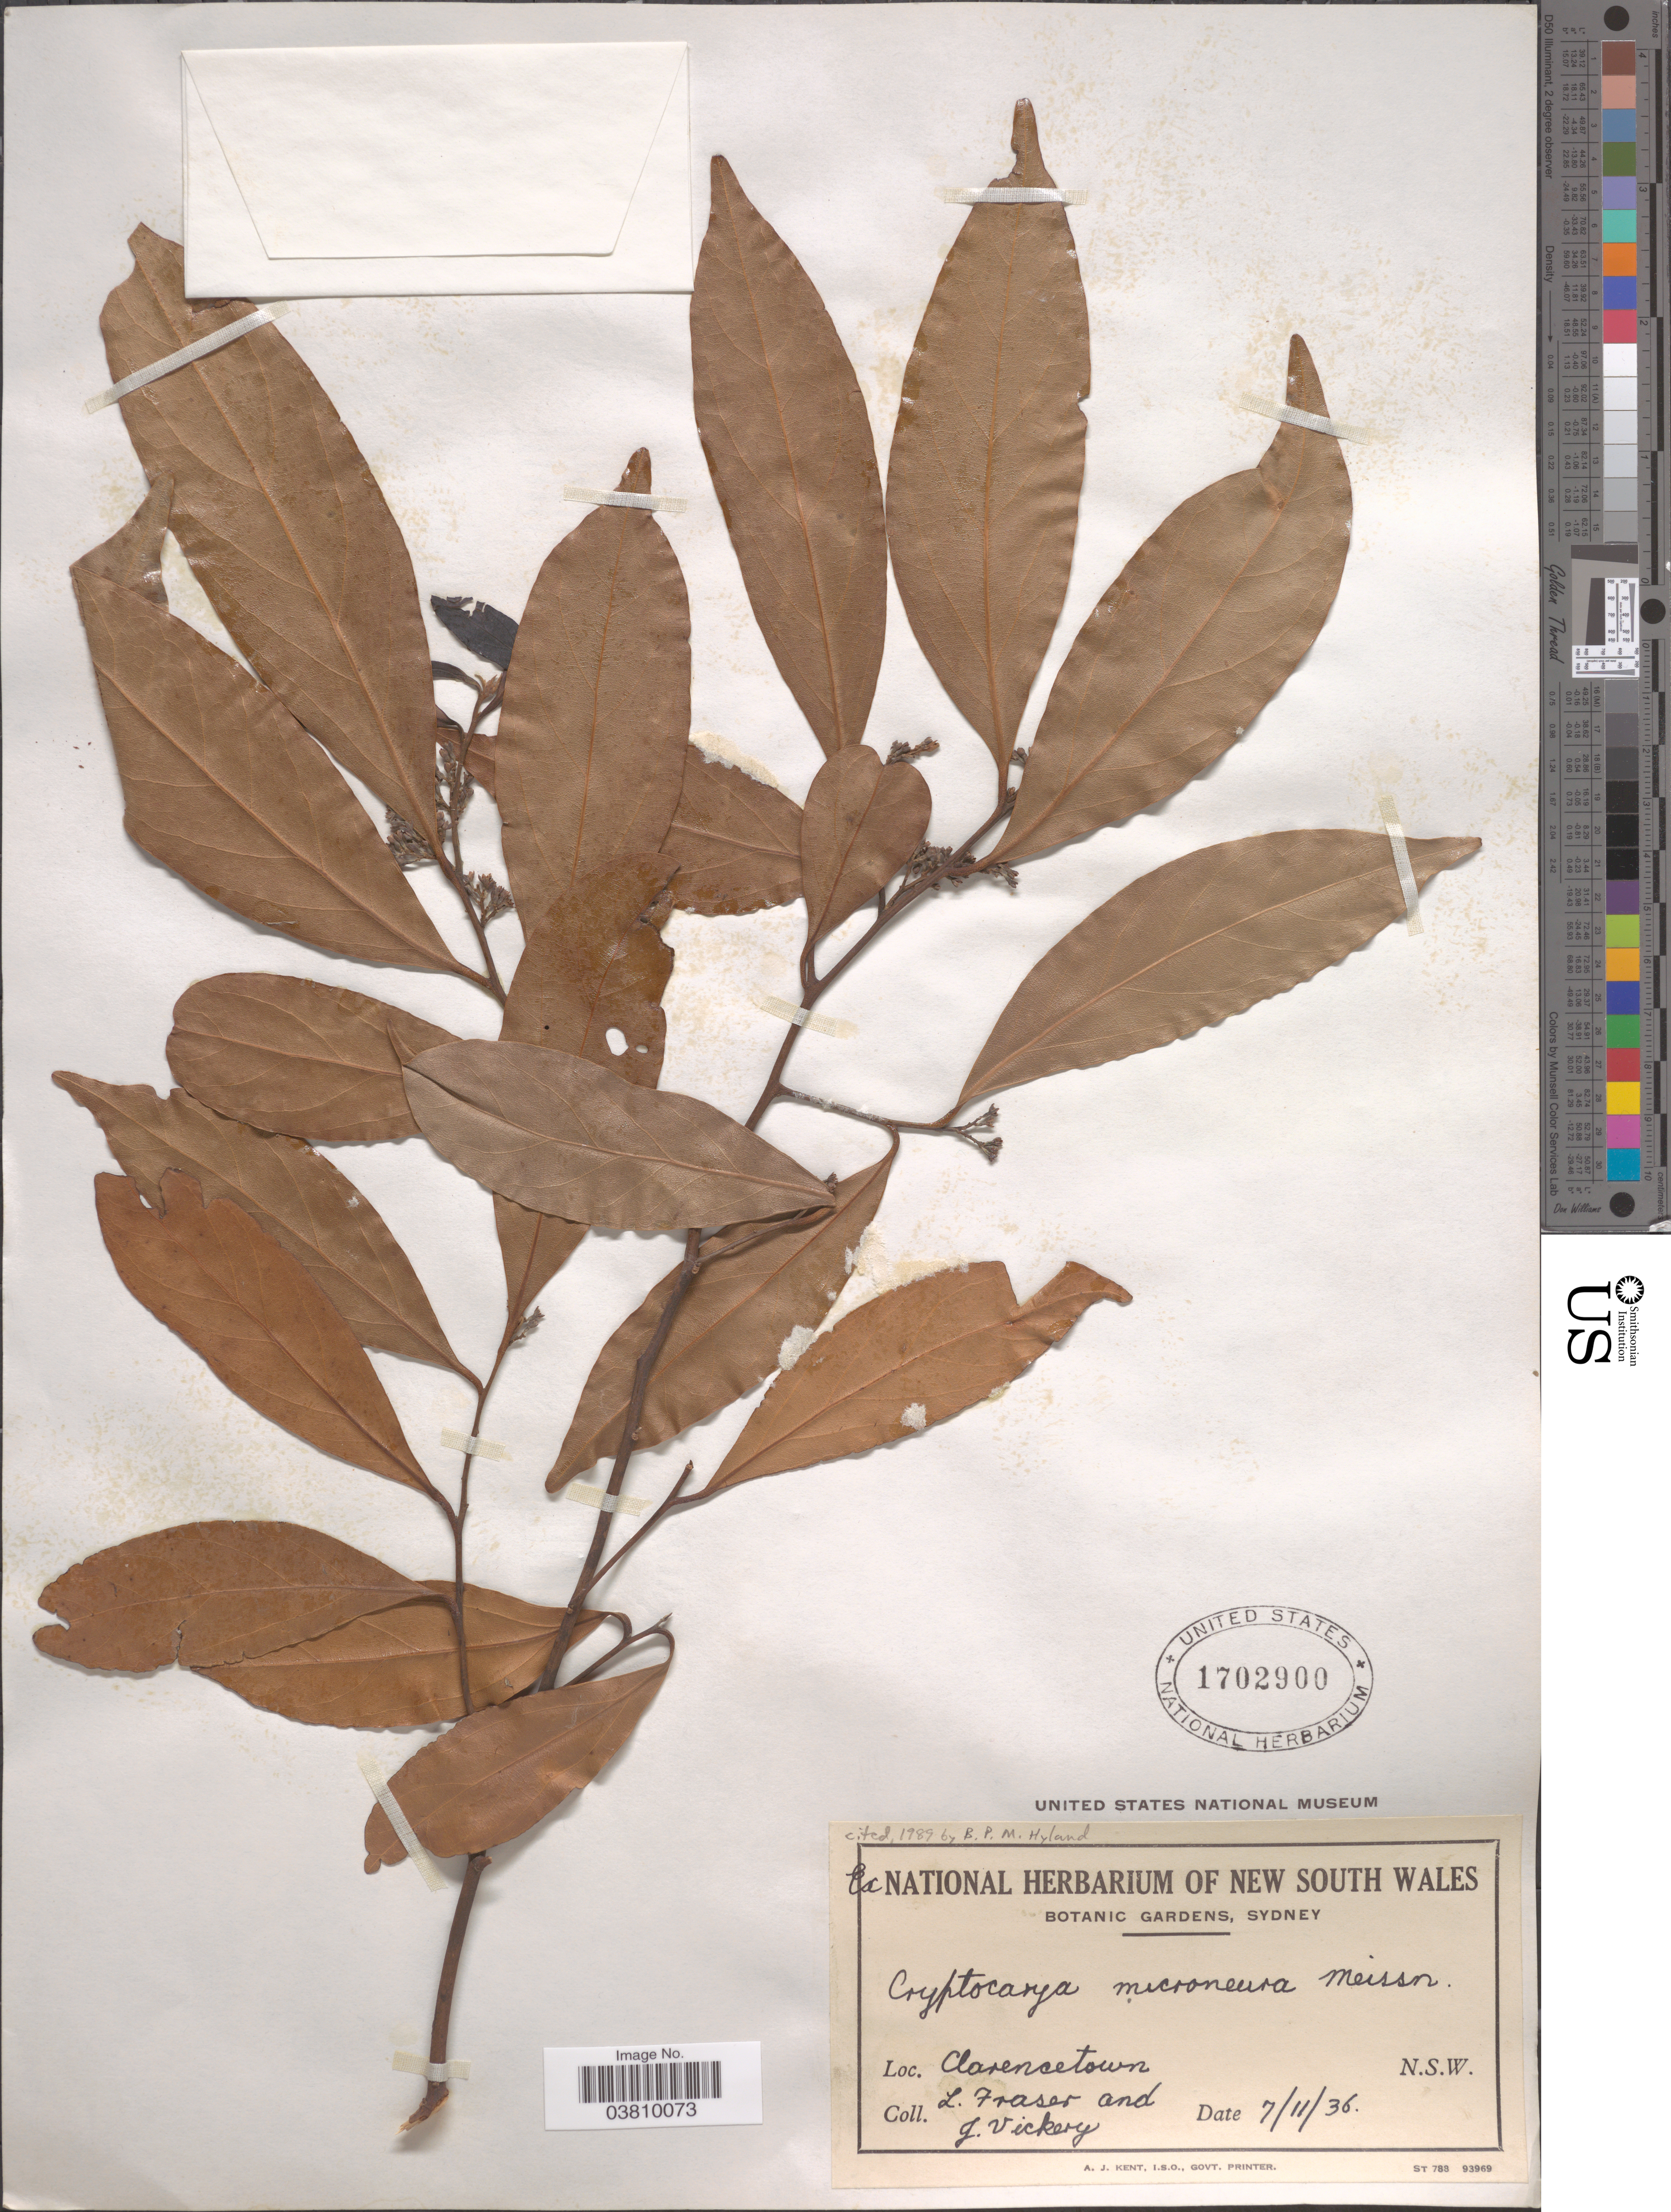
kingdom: Plantae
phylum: Tracheophyta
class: Magnoliopsida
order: Laurales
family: Lauraceae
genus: Cryptocarya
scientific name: Cryptocarya microneura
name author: Meisn.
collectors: L. Fraser & J. Vickery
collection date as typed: Transcribed d/m/y: 7/11/36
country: Australia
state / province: New South Wales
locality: Clarencetown.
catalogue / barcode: US 1702900